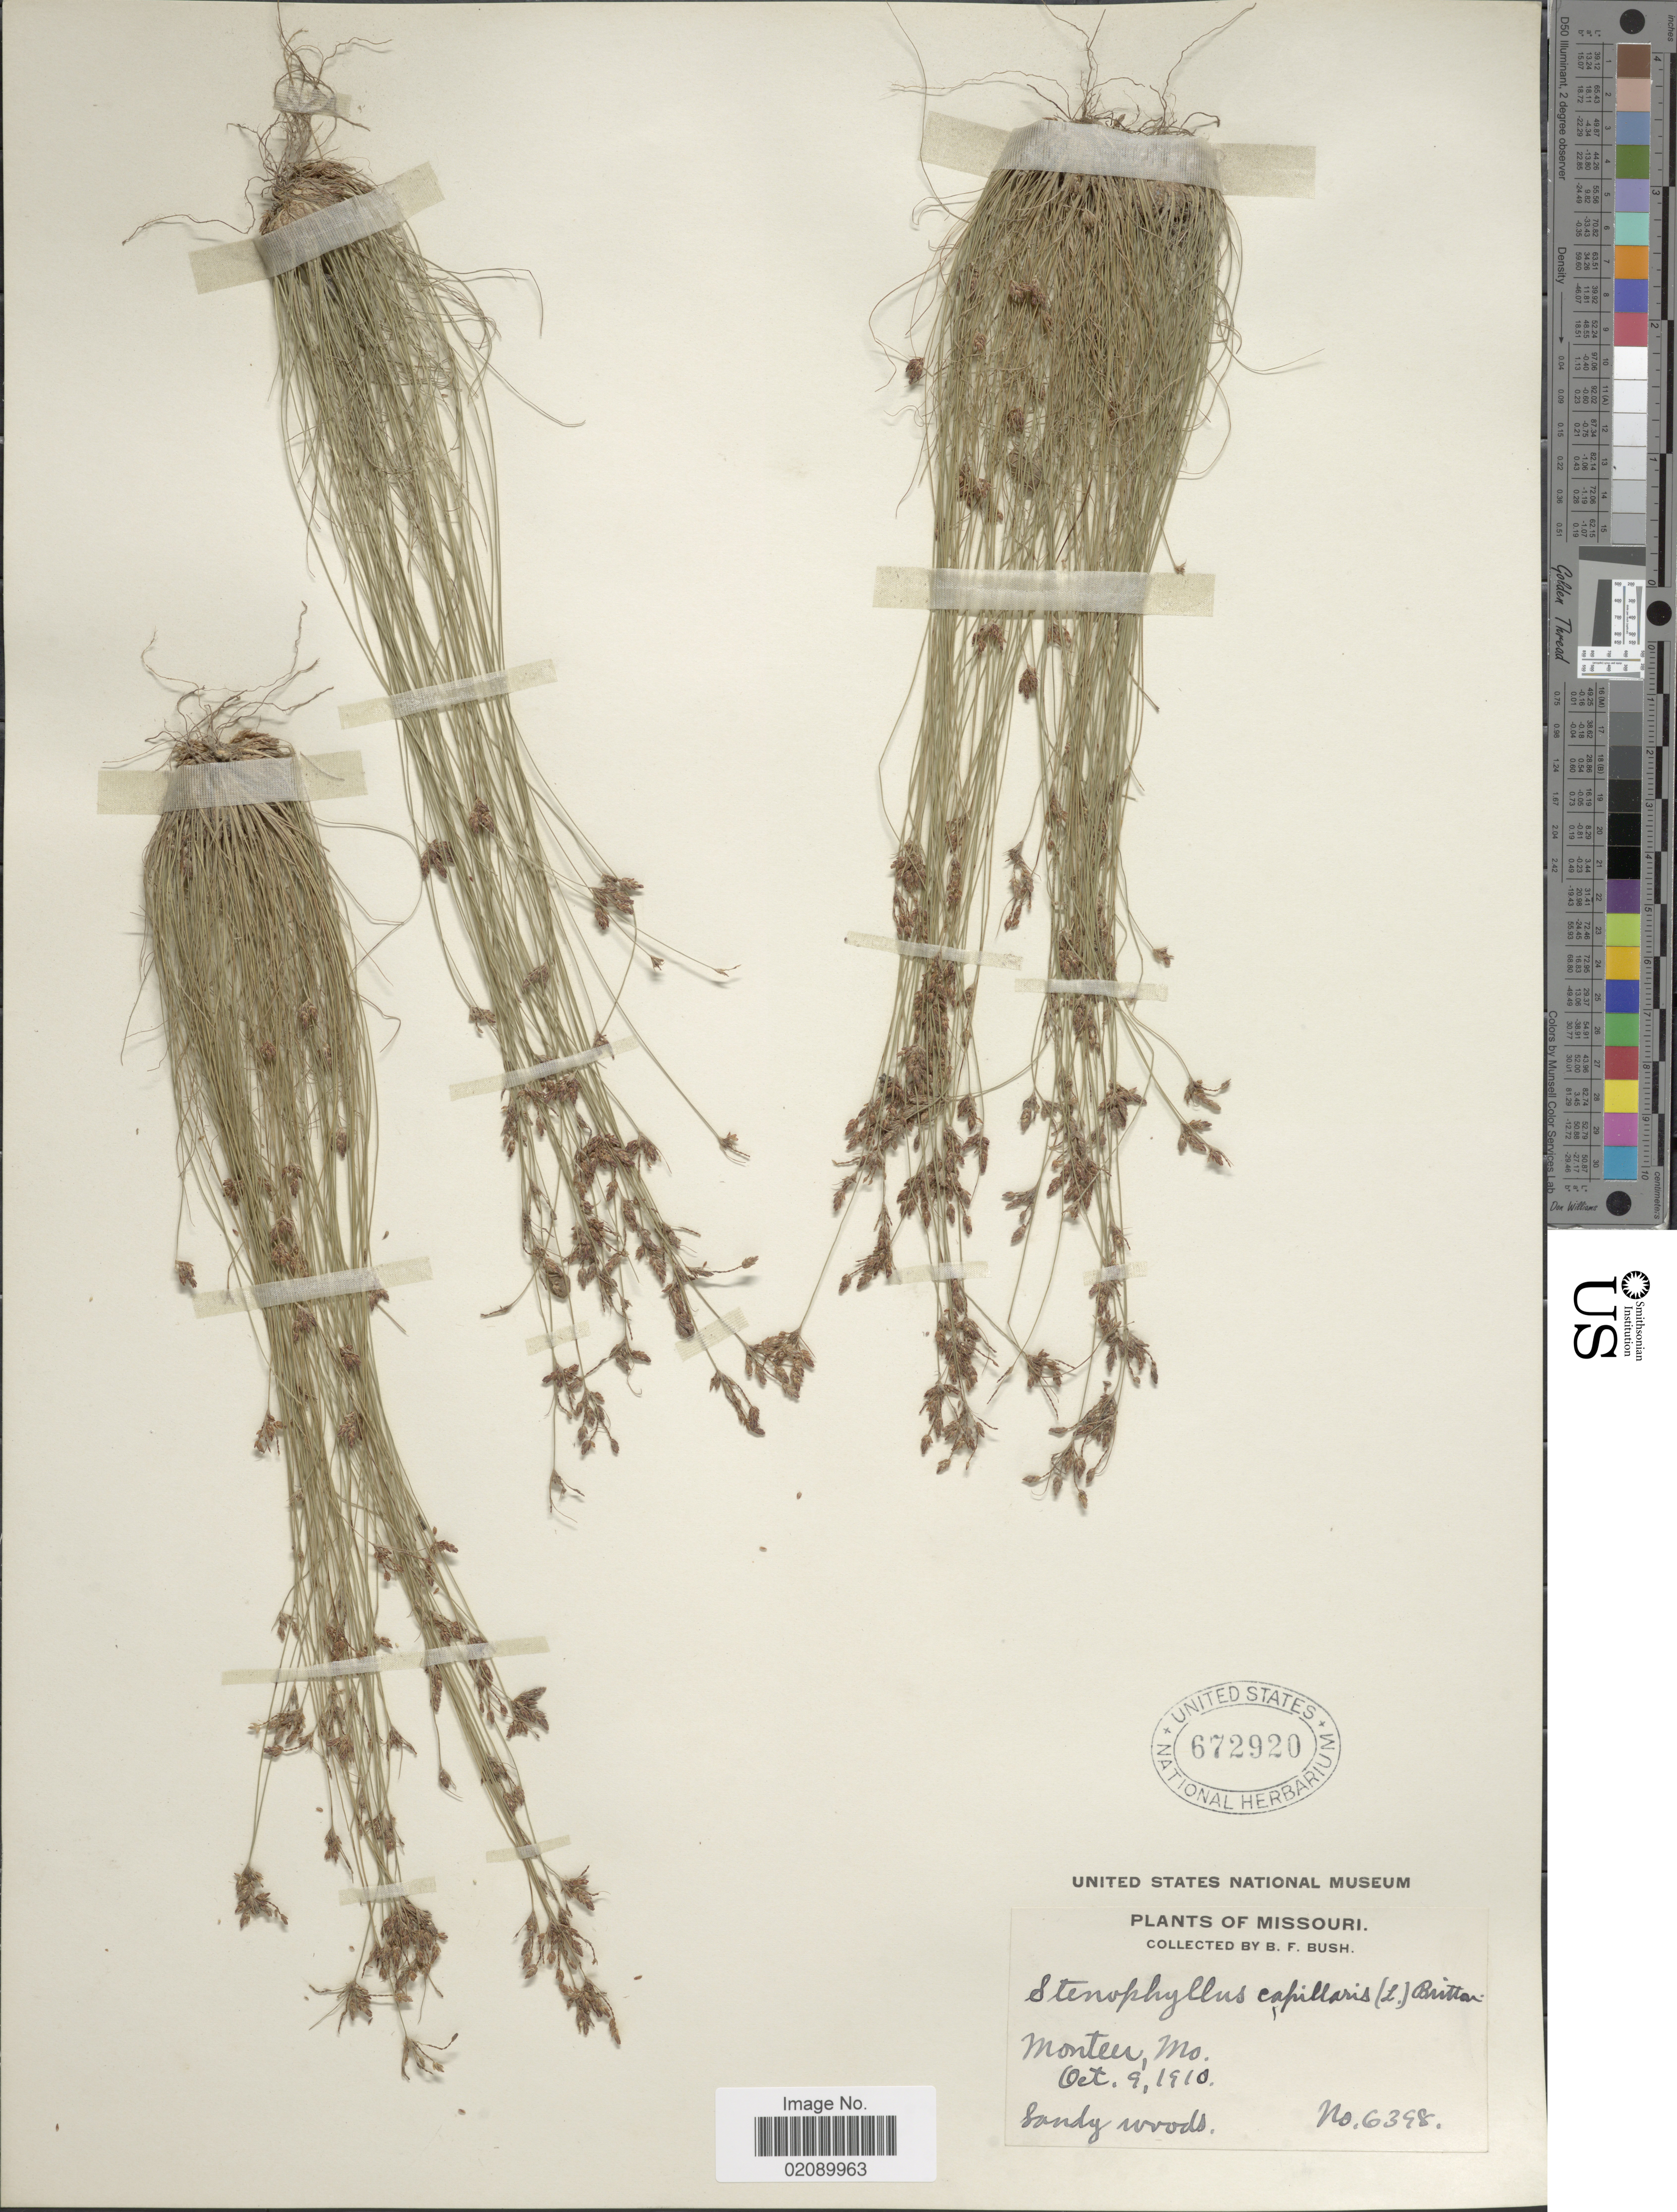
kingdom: Plantae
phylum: Tracheophyta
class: Liliopsida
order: Poales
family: Cyperaceae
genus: Bulbostylis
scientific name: Bulbostylis capillaris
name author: (L.) Kunth ex C.B. Clarke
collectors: B. F. Bush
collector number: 6398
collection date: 1910-10-09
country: United States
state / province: Missouri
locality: Monteer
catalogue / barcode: US 672920